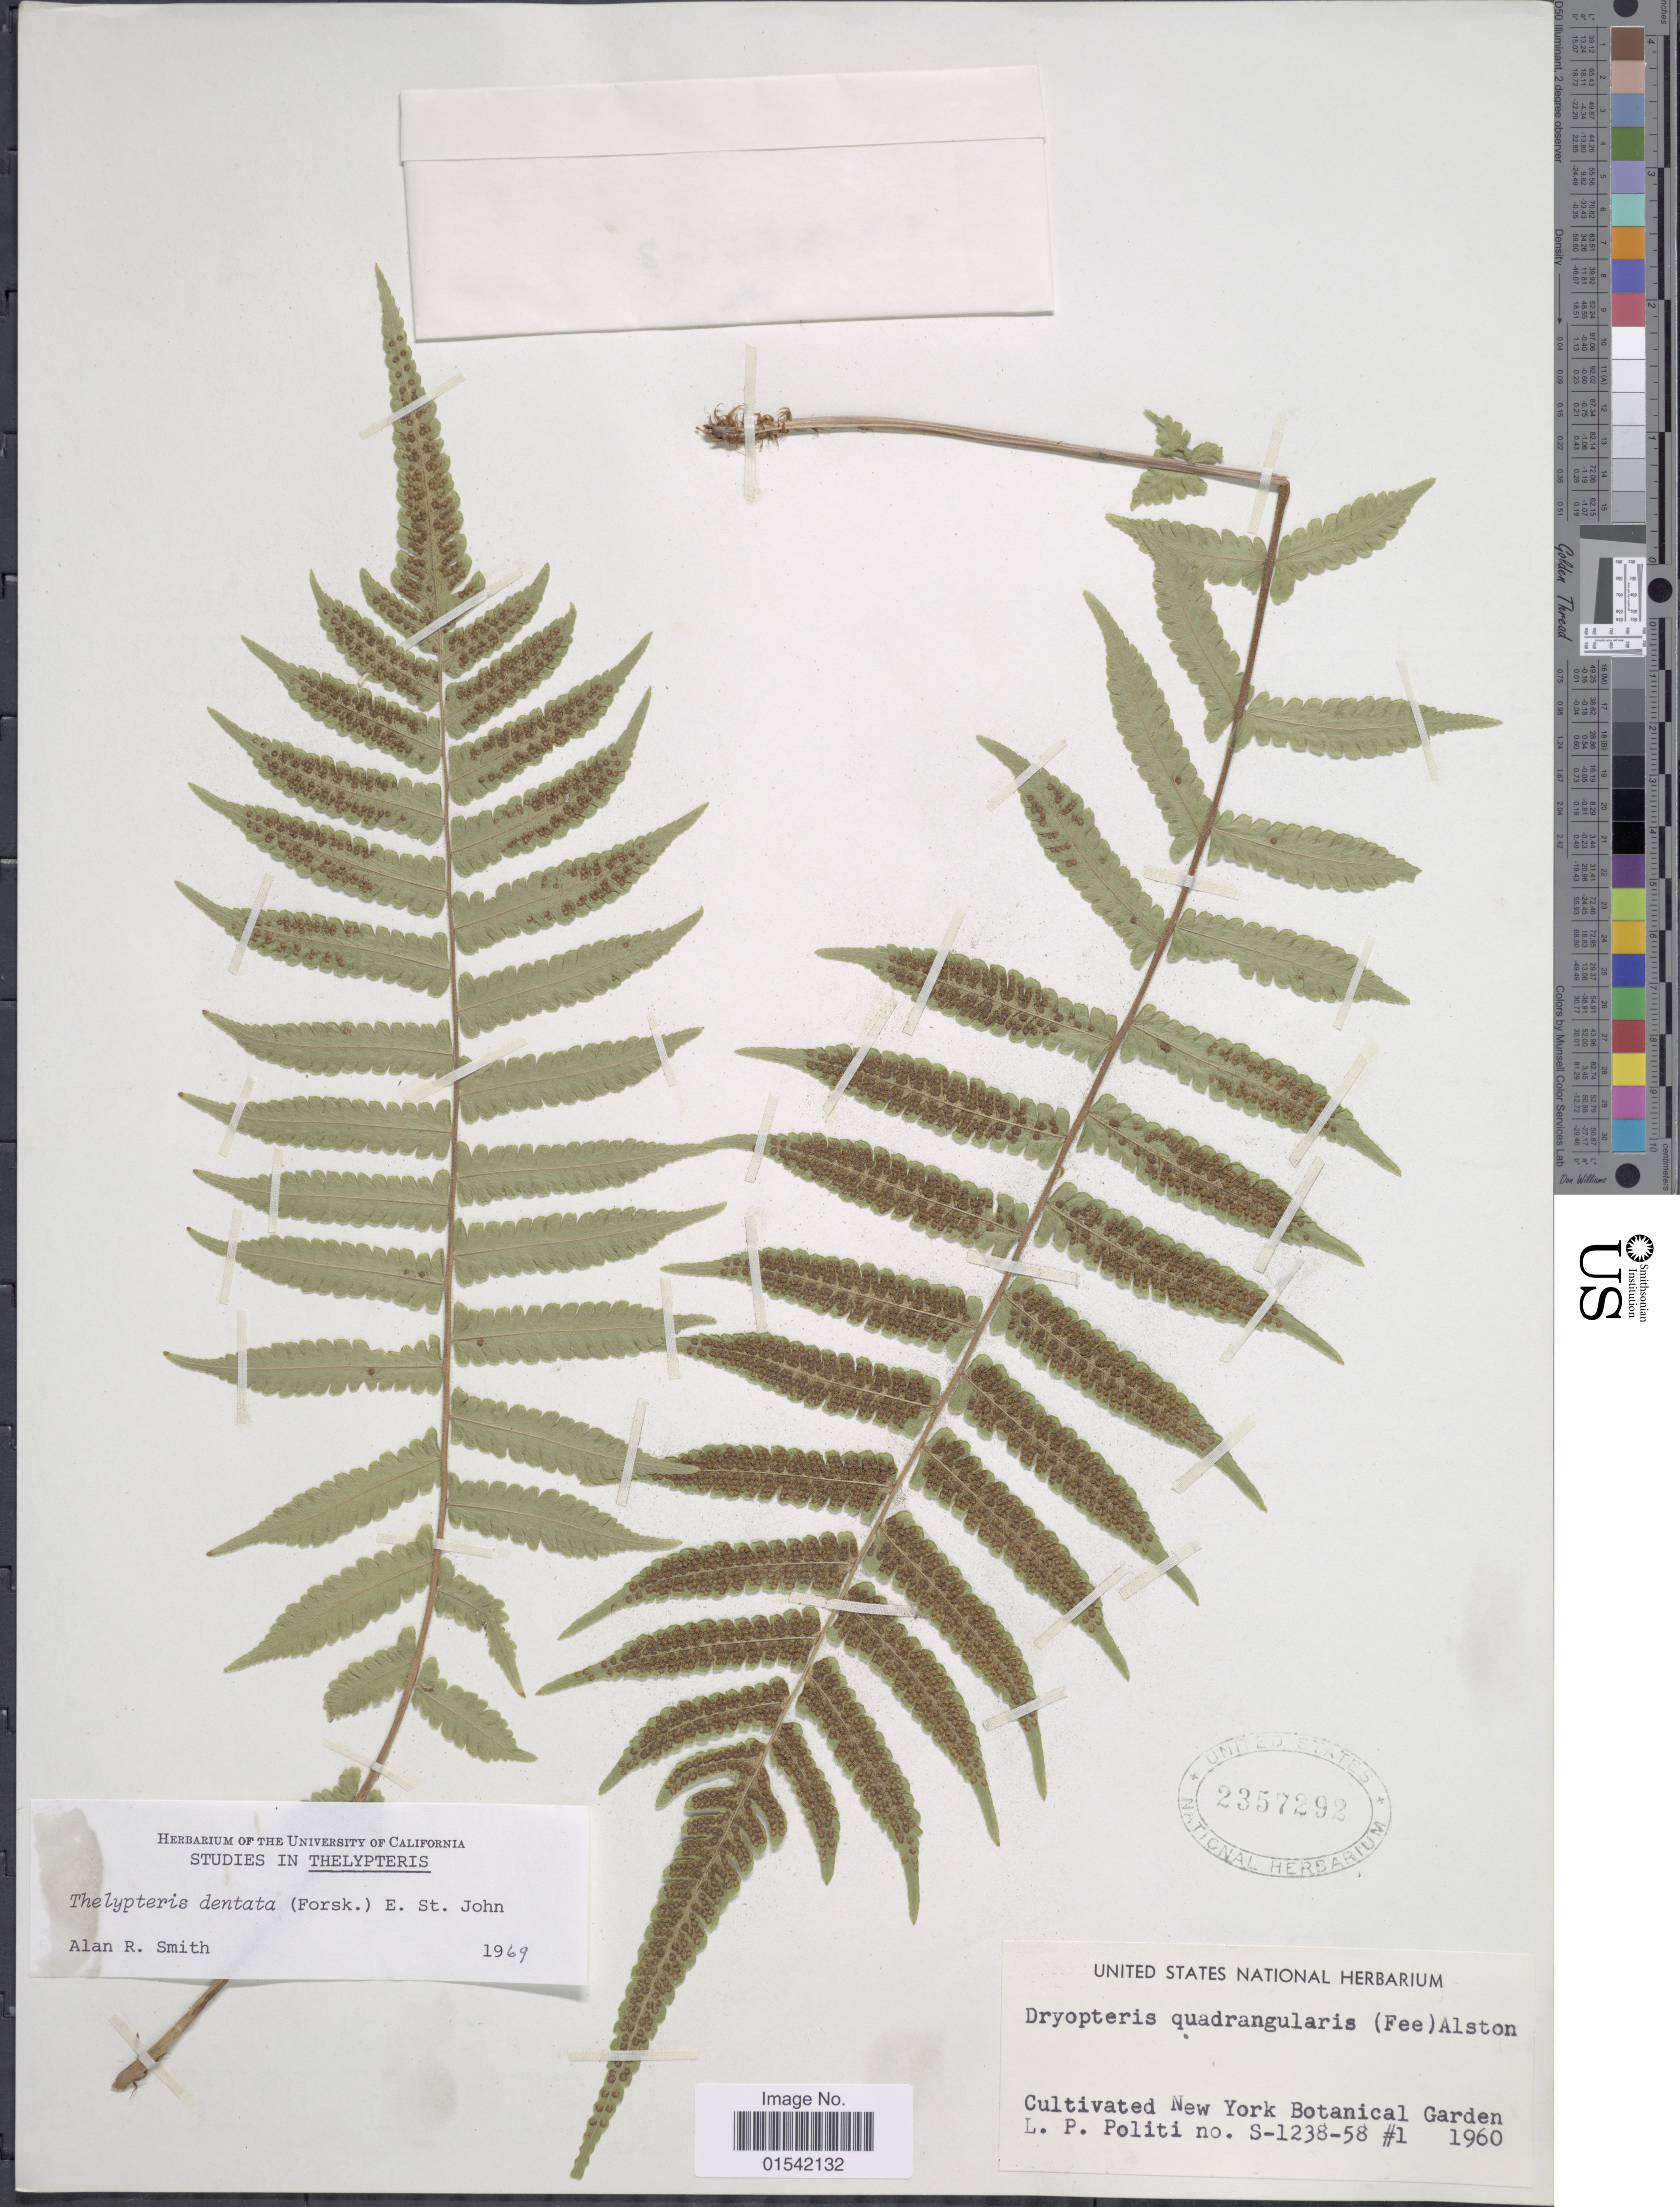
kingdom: Plantae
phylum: Tracheophyta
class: Polypodiopsida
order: Polypodiales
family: Thelypteridaceae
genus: Cyclosorus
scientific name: Cyclosorus dentatus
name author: (Forssk.) Ching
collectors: L. Politi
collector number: S-1238-58 #1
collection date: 1960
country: United States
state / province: New York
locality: Cultivated New York Botanical Garden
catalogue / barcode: US 2357292